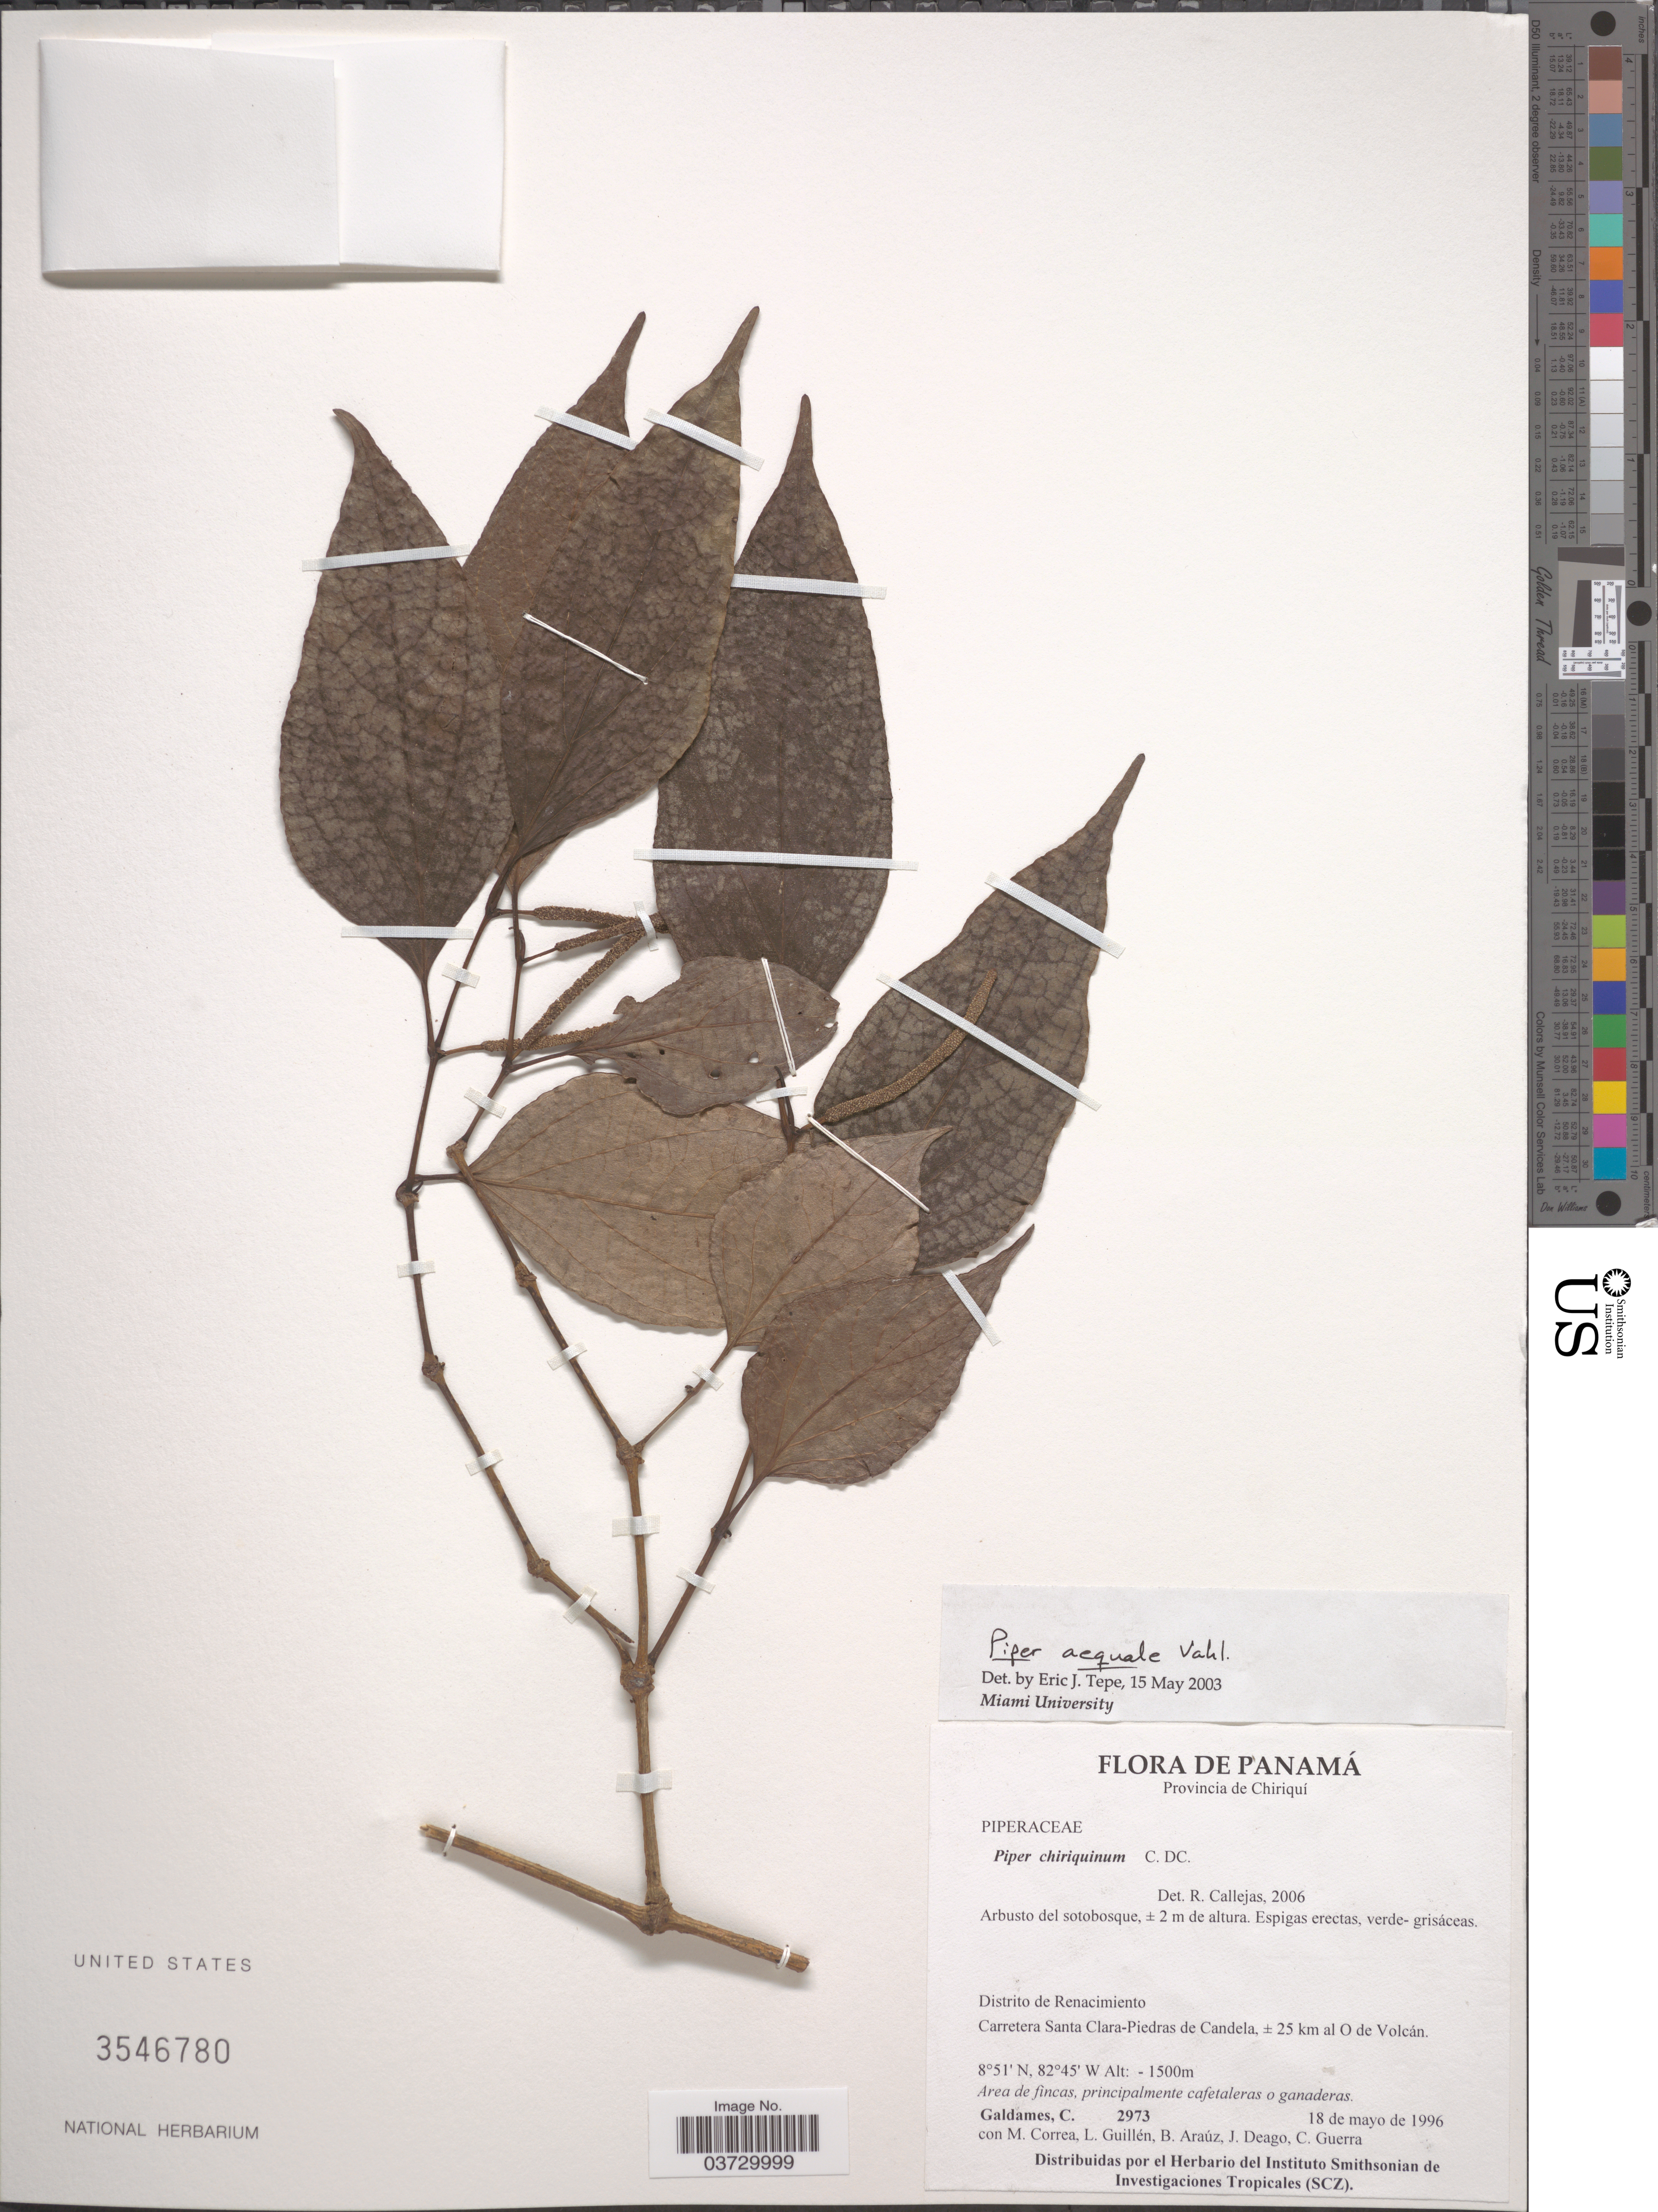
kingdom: Plantae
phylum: Tracheophyta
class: Magnoliopsida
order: Piperales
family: Piperaceae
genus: Piper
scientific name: Piper aequale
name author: Vahl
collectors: C. Galdames, M. Correa, L. Guillén, B. Araúz & et al.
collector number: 2973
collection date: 1996-05-18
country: Panama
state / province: Chiriqui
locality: Distrito de Renacimiento. Carretera Santa Clara-Piedras de Candela, ± 25 km al O de Volcán.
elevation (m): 1500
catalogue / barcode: US 3546780